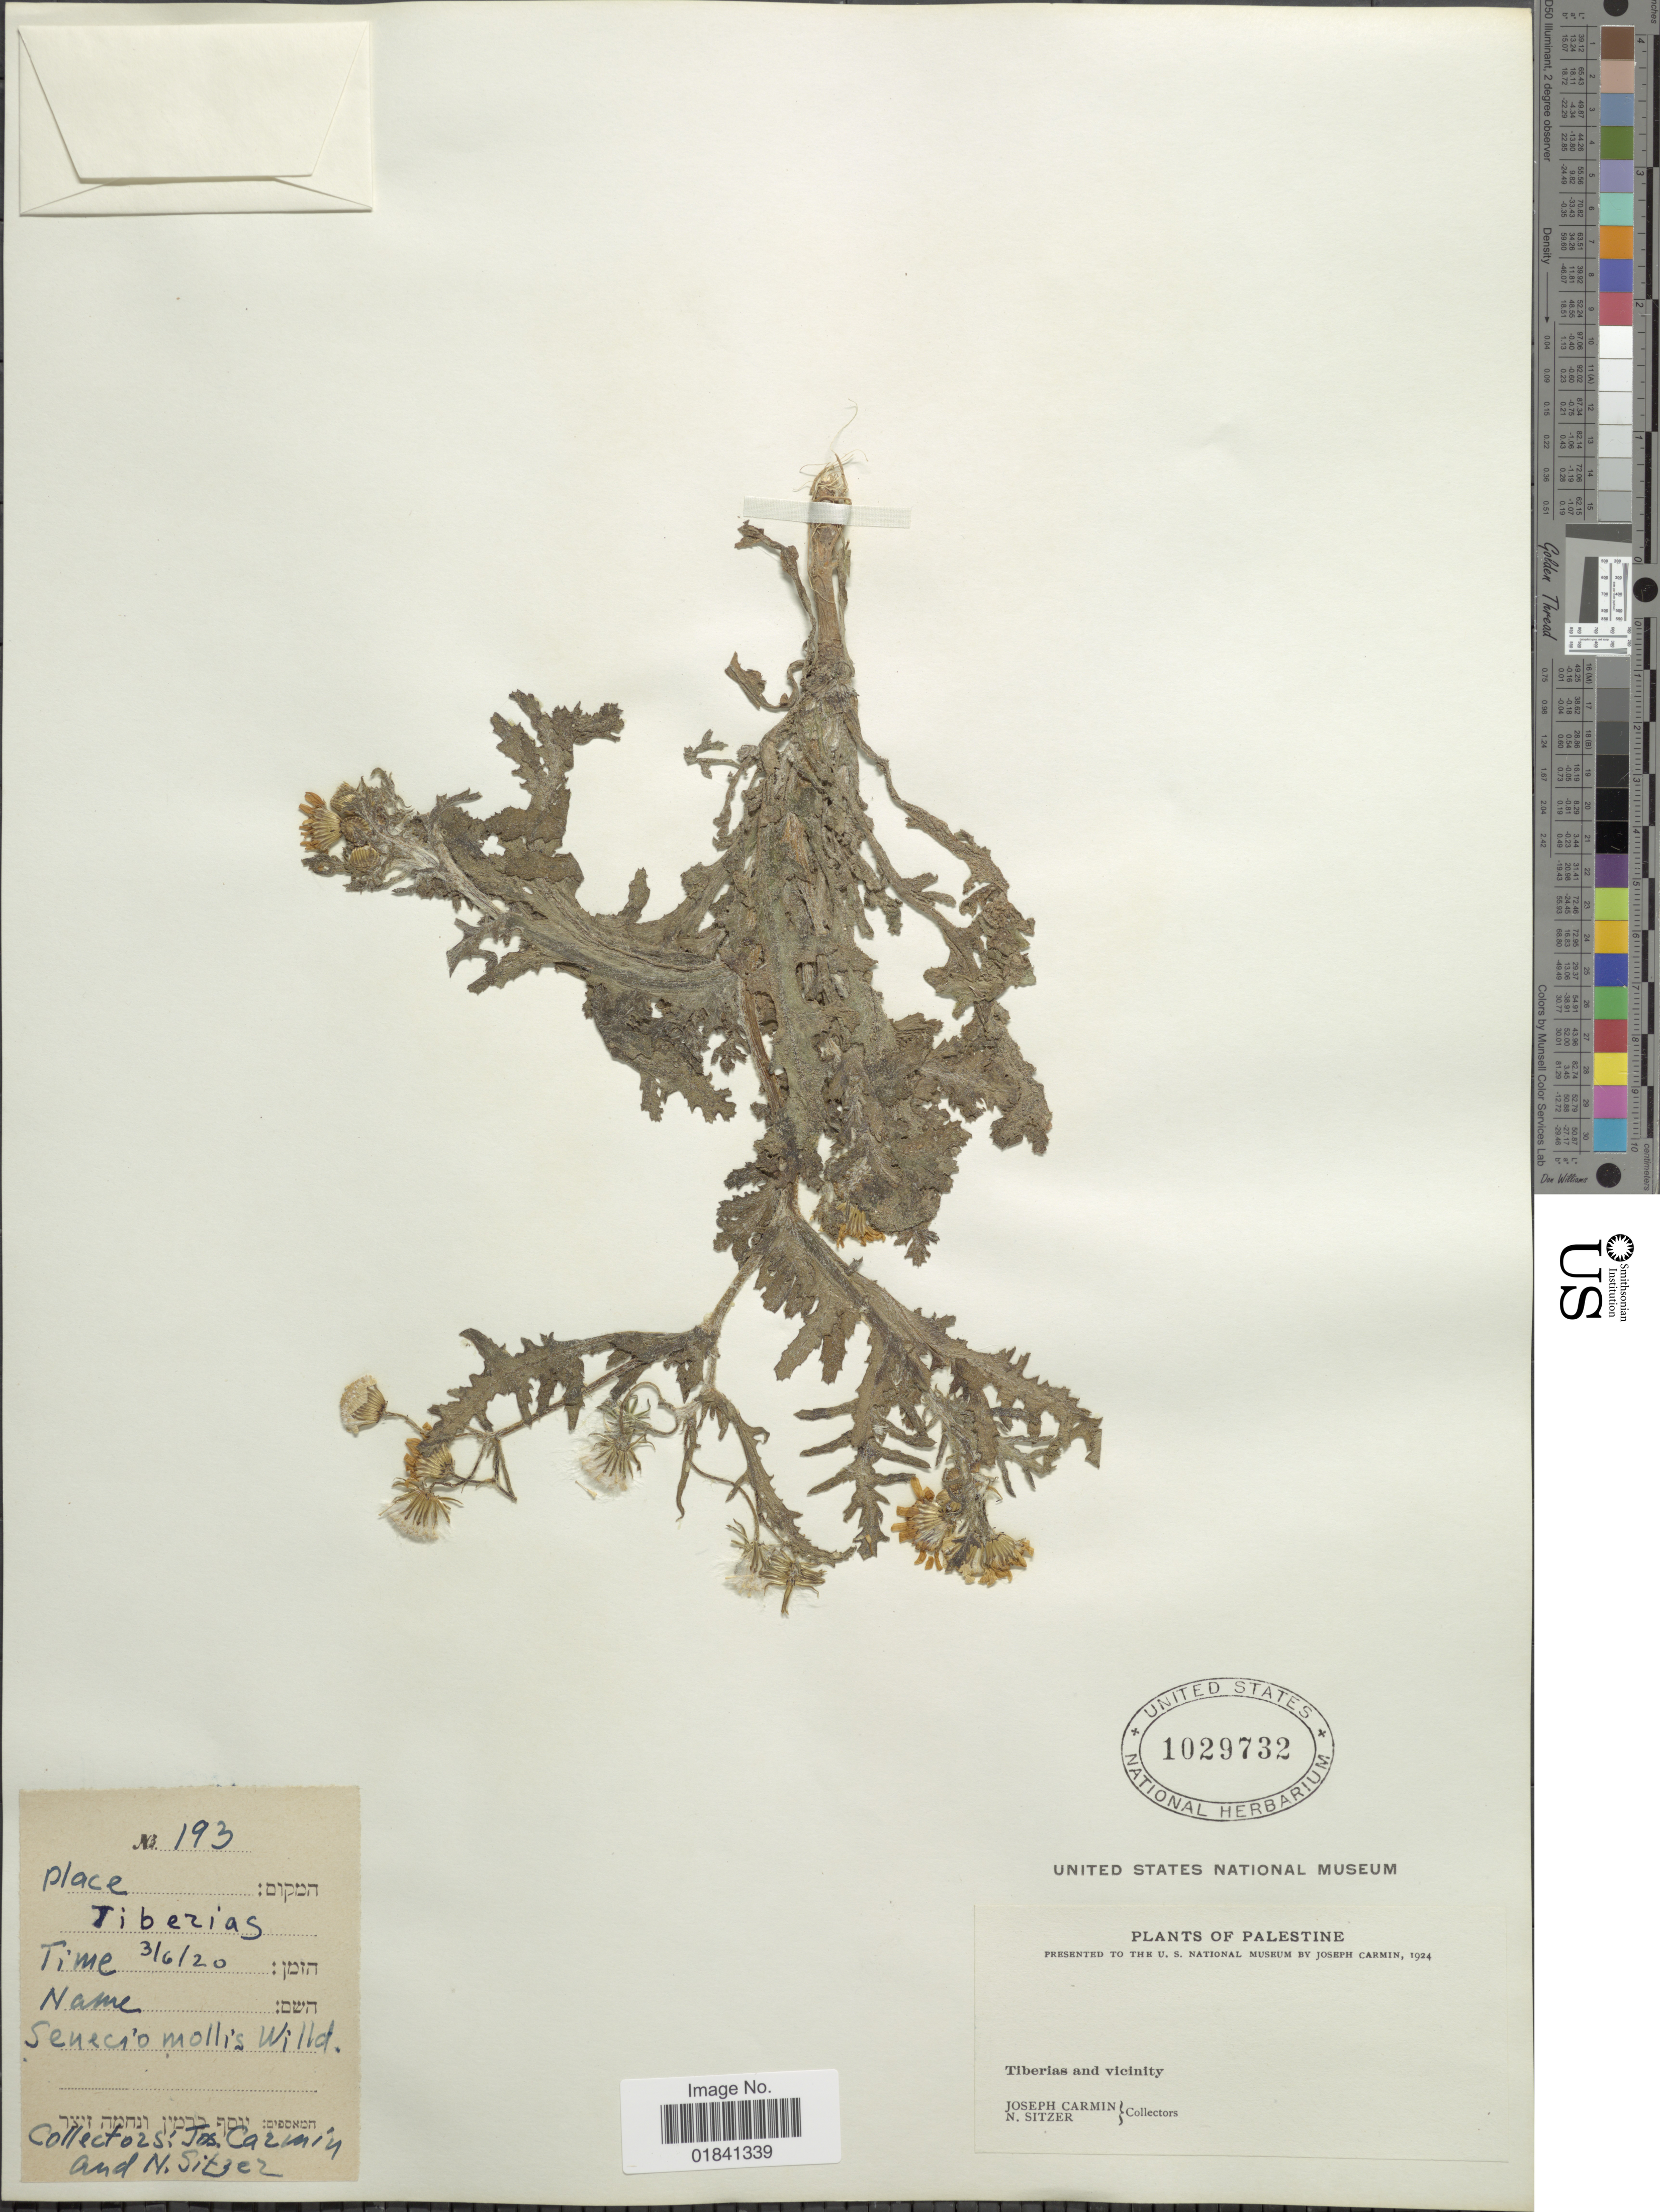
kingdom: Plantae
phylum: Tracheophyta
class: Magnoliopsida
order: Asterales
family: Asteraceae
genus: Senecio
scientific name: Senecio mollis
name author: Willd.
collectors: J. Carmin & N. Sitzer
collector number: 193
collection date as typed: Transcribed d/m/y: 3/6/20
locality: Palestine, Tiberias and Vicinity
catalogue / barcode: US 1029732